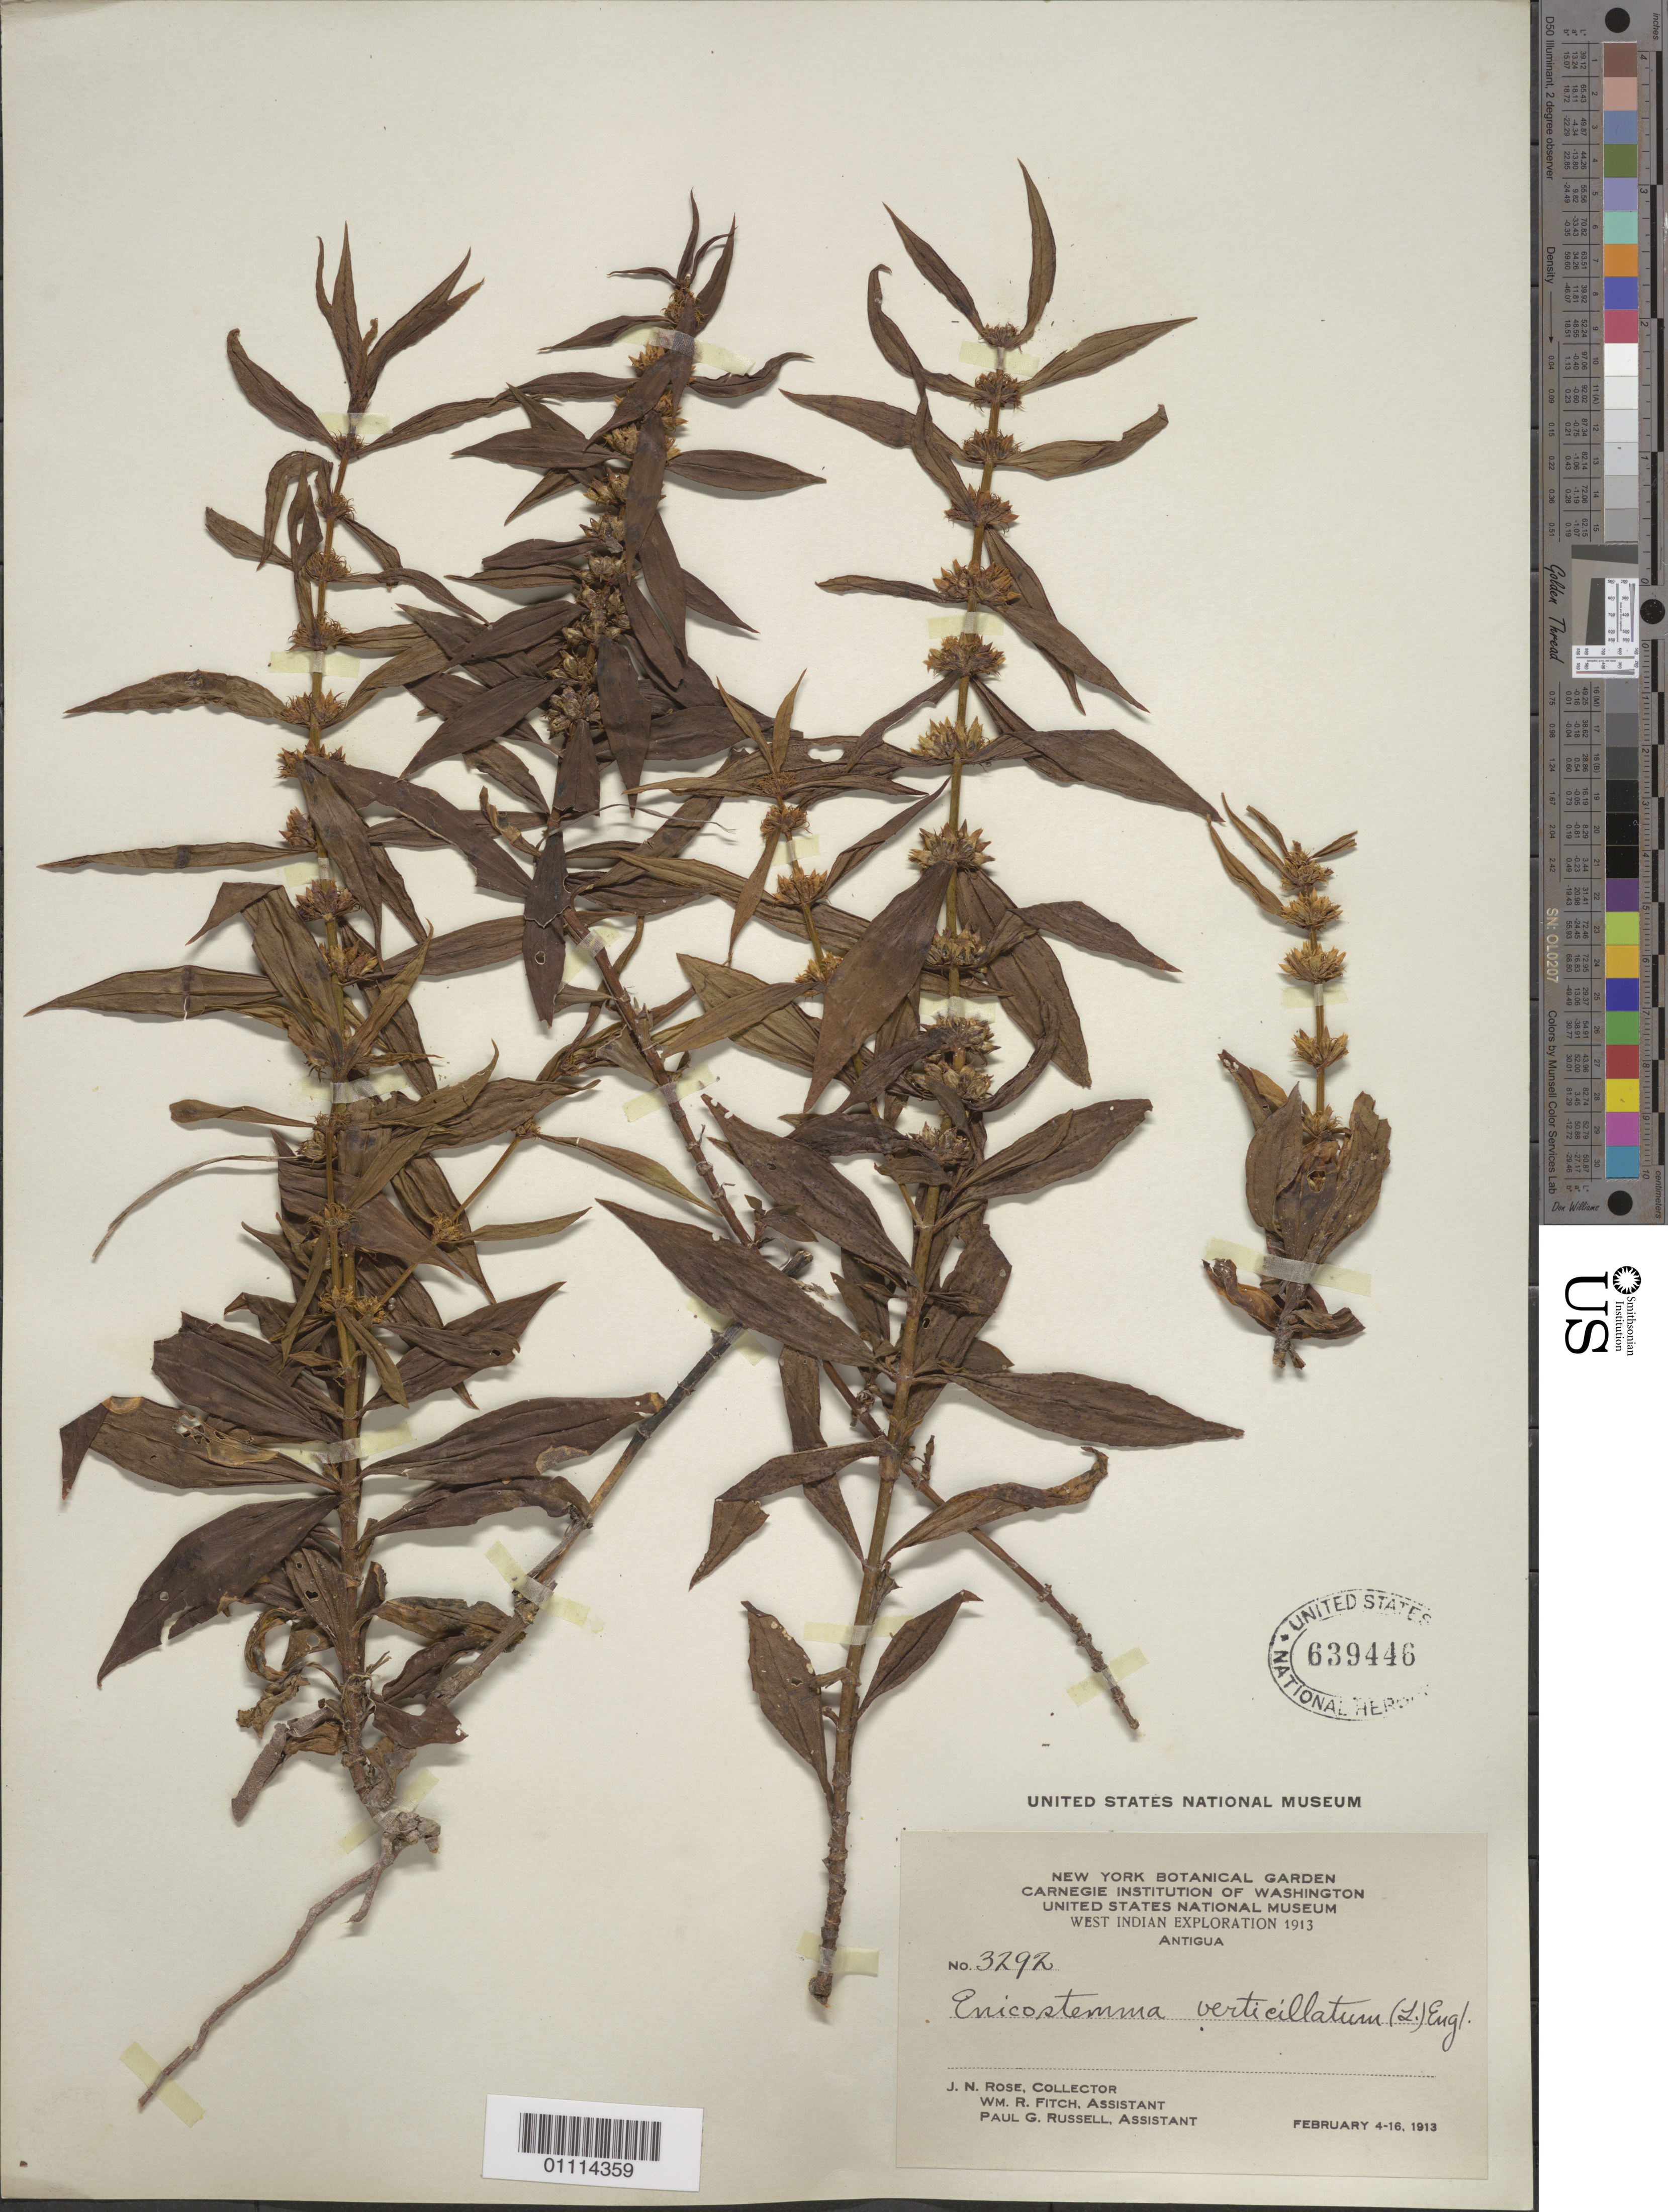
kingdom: Plantae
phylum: Tracheophyta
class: Magnoliopsida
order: Gentianales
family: Gentianaceae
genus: Enicostema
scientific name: Enicostema verticillatum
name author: (L.) Engl.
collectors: J. N. Rose, W. R. Fitch & P. G. Russell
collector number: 3292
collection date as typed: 04 Feb 1913 to 16 Feb 1913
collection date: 1913-02-04/1913-02-16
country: Antigua and Barbuda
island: Antigua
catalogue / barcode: US 639446